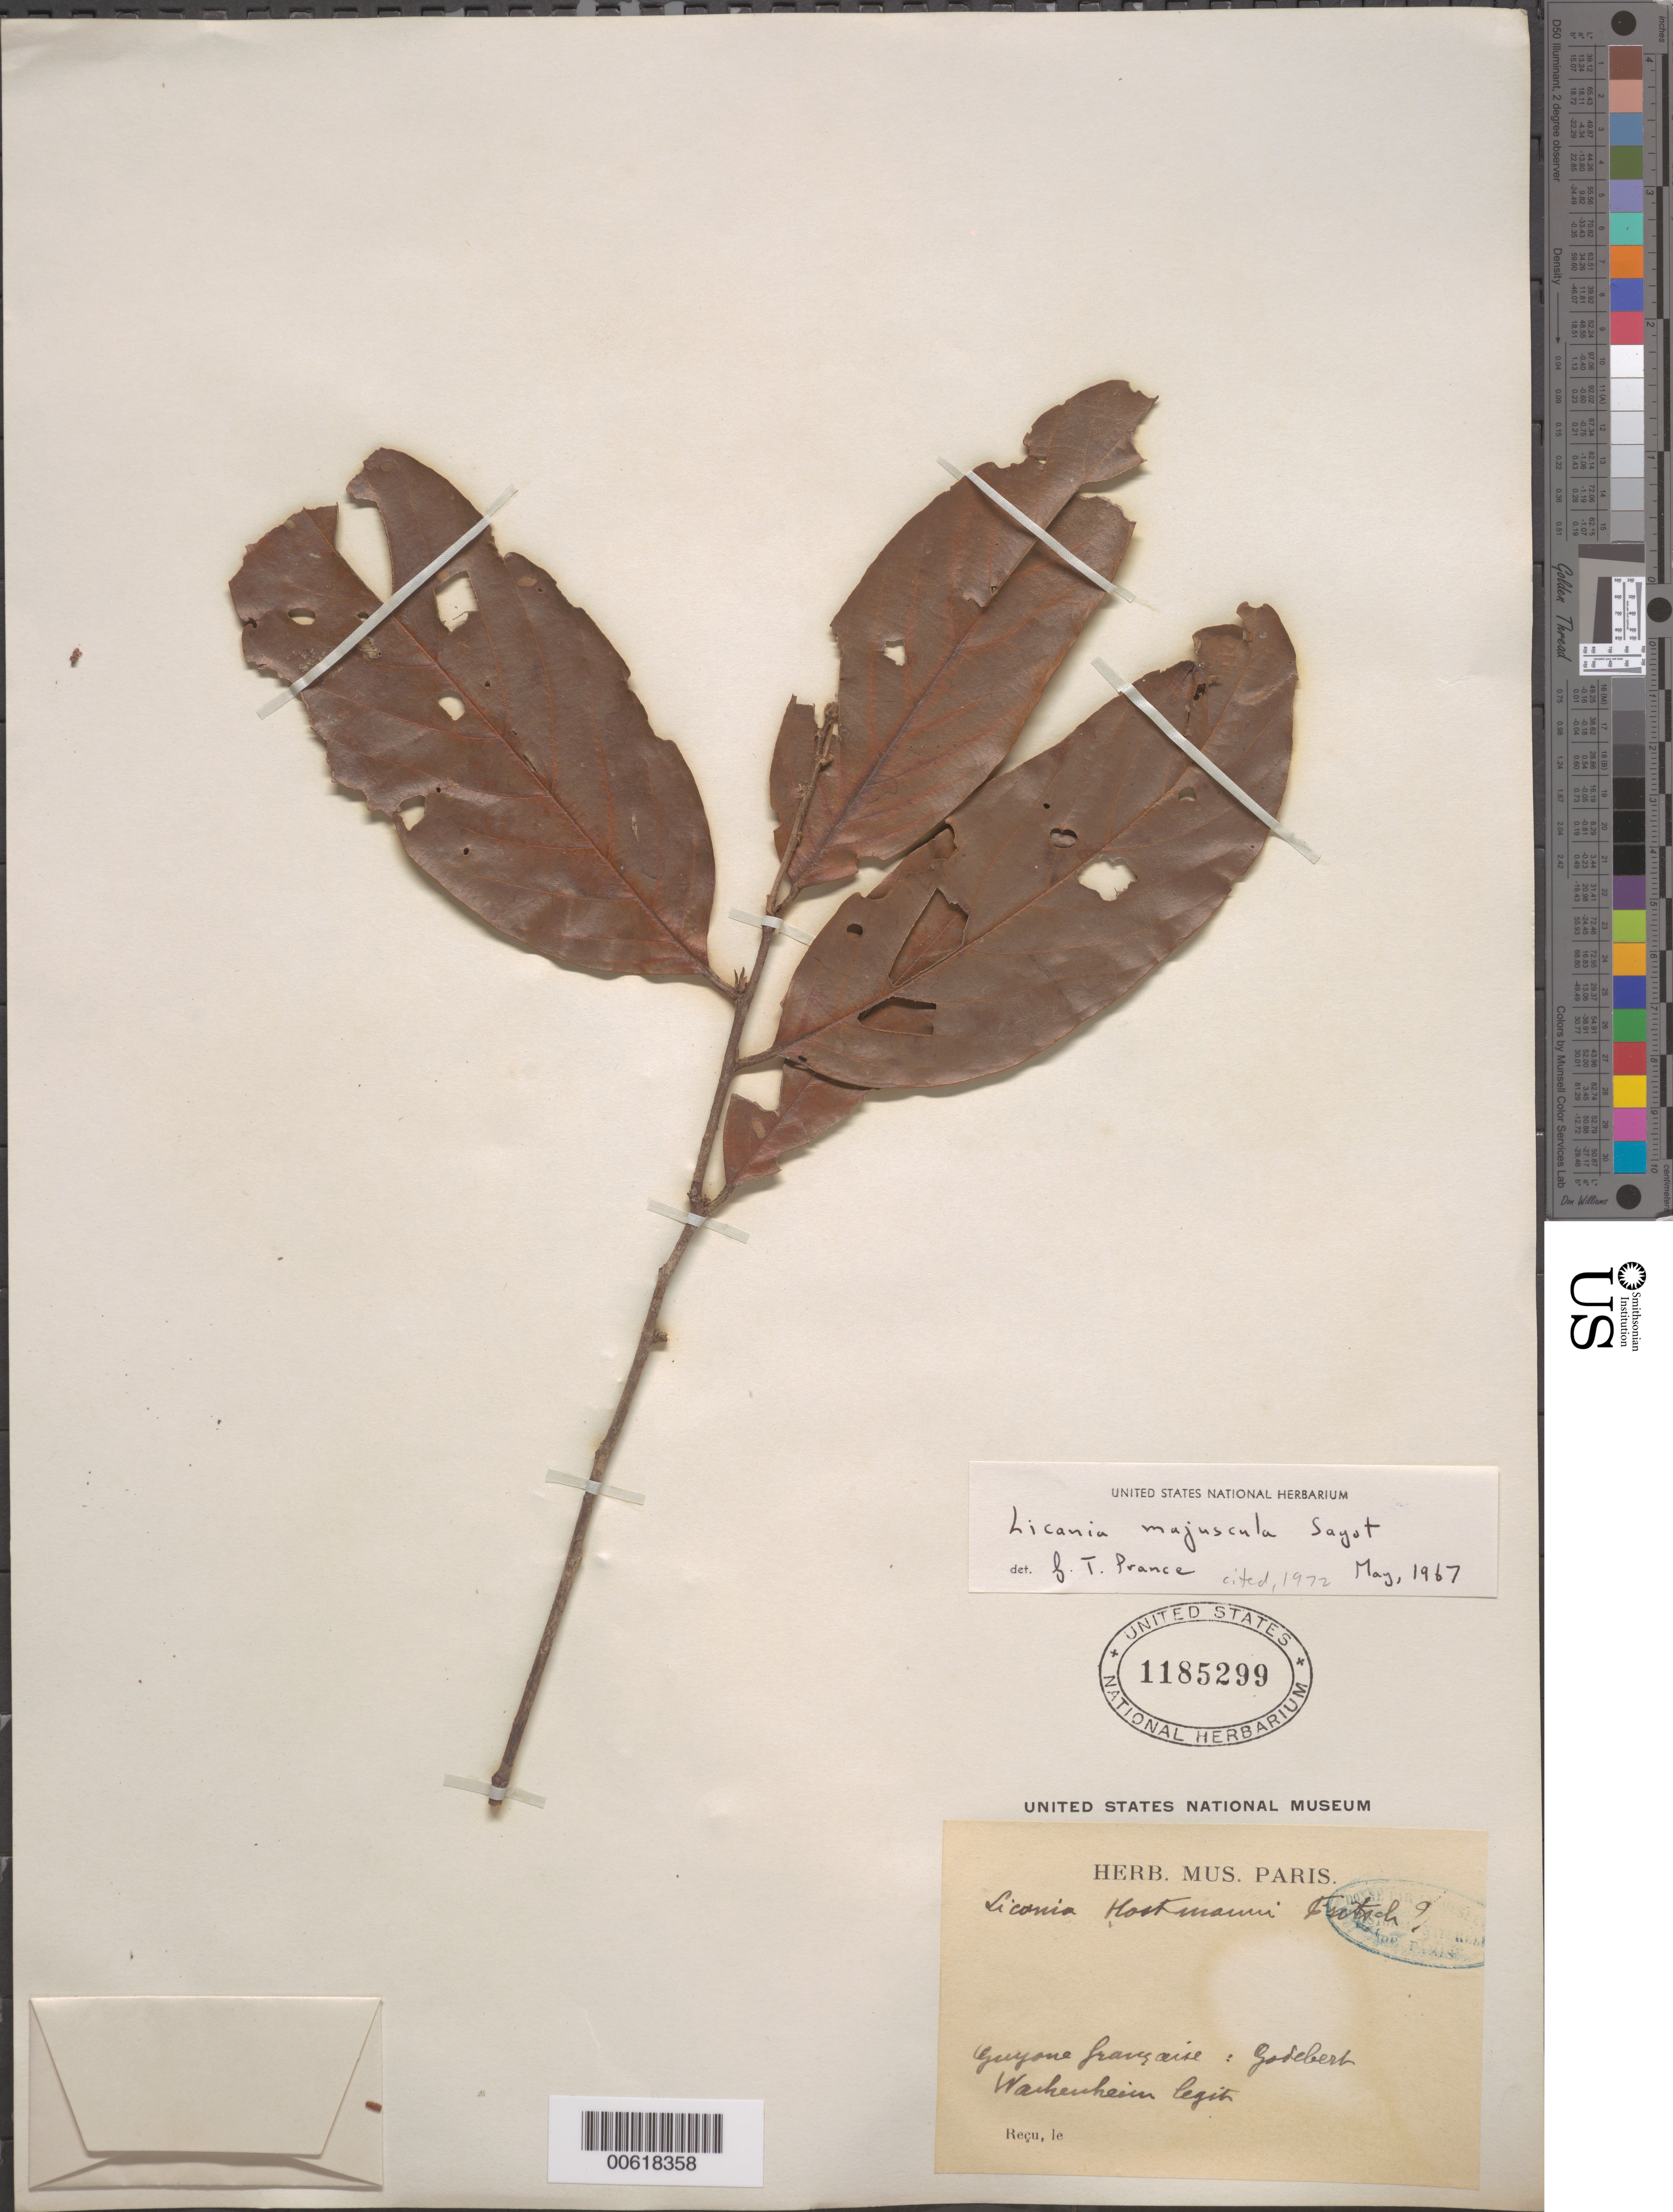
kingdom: Plantae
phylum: Tracheophyta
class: Magnoliopsida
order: Malpighiales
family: Chrysobalanaceae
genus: Licania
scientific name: Licania majuscula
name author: Sagot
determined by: Prance, G. T.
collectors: G. Wachenheim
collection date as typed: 20-Dec-20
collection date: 1920-12-20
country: French Guiana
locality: Godebert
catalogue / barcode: US 1185299